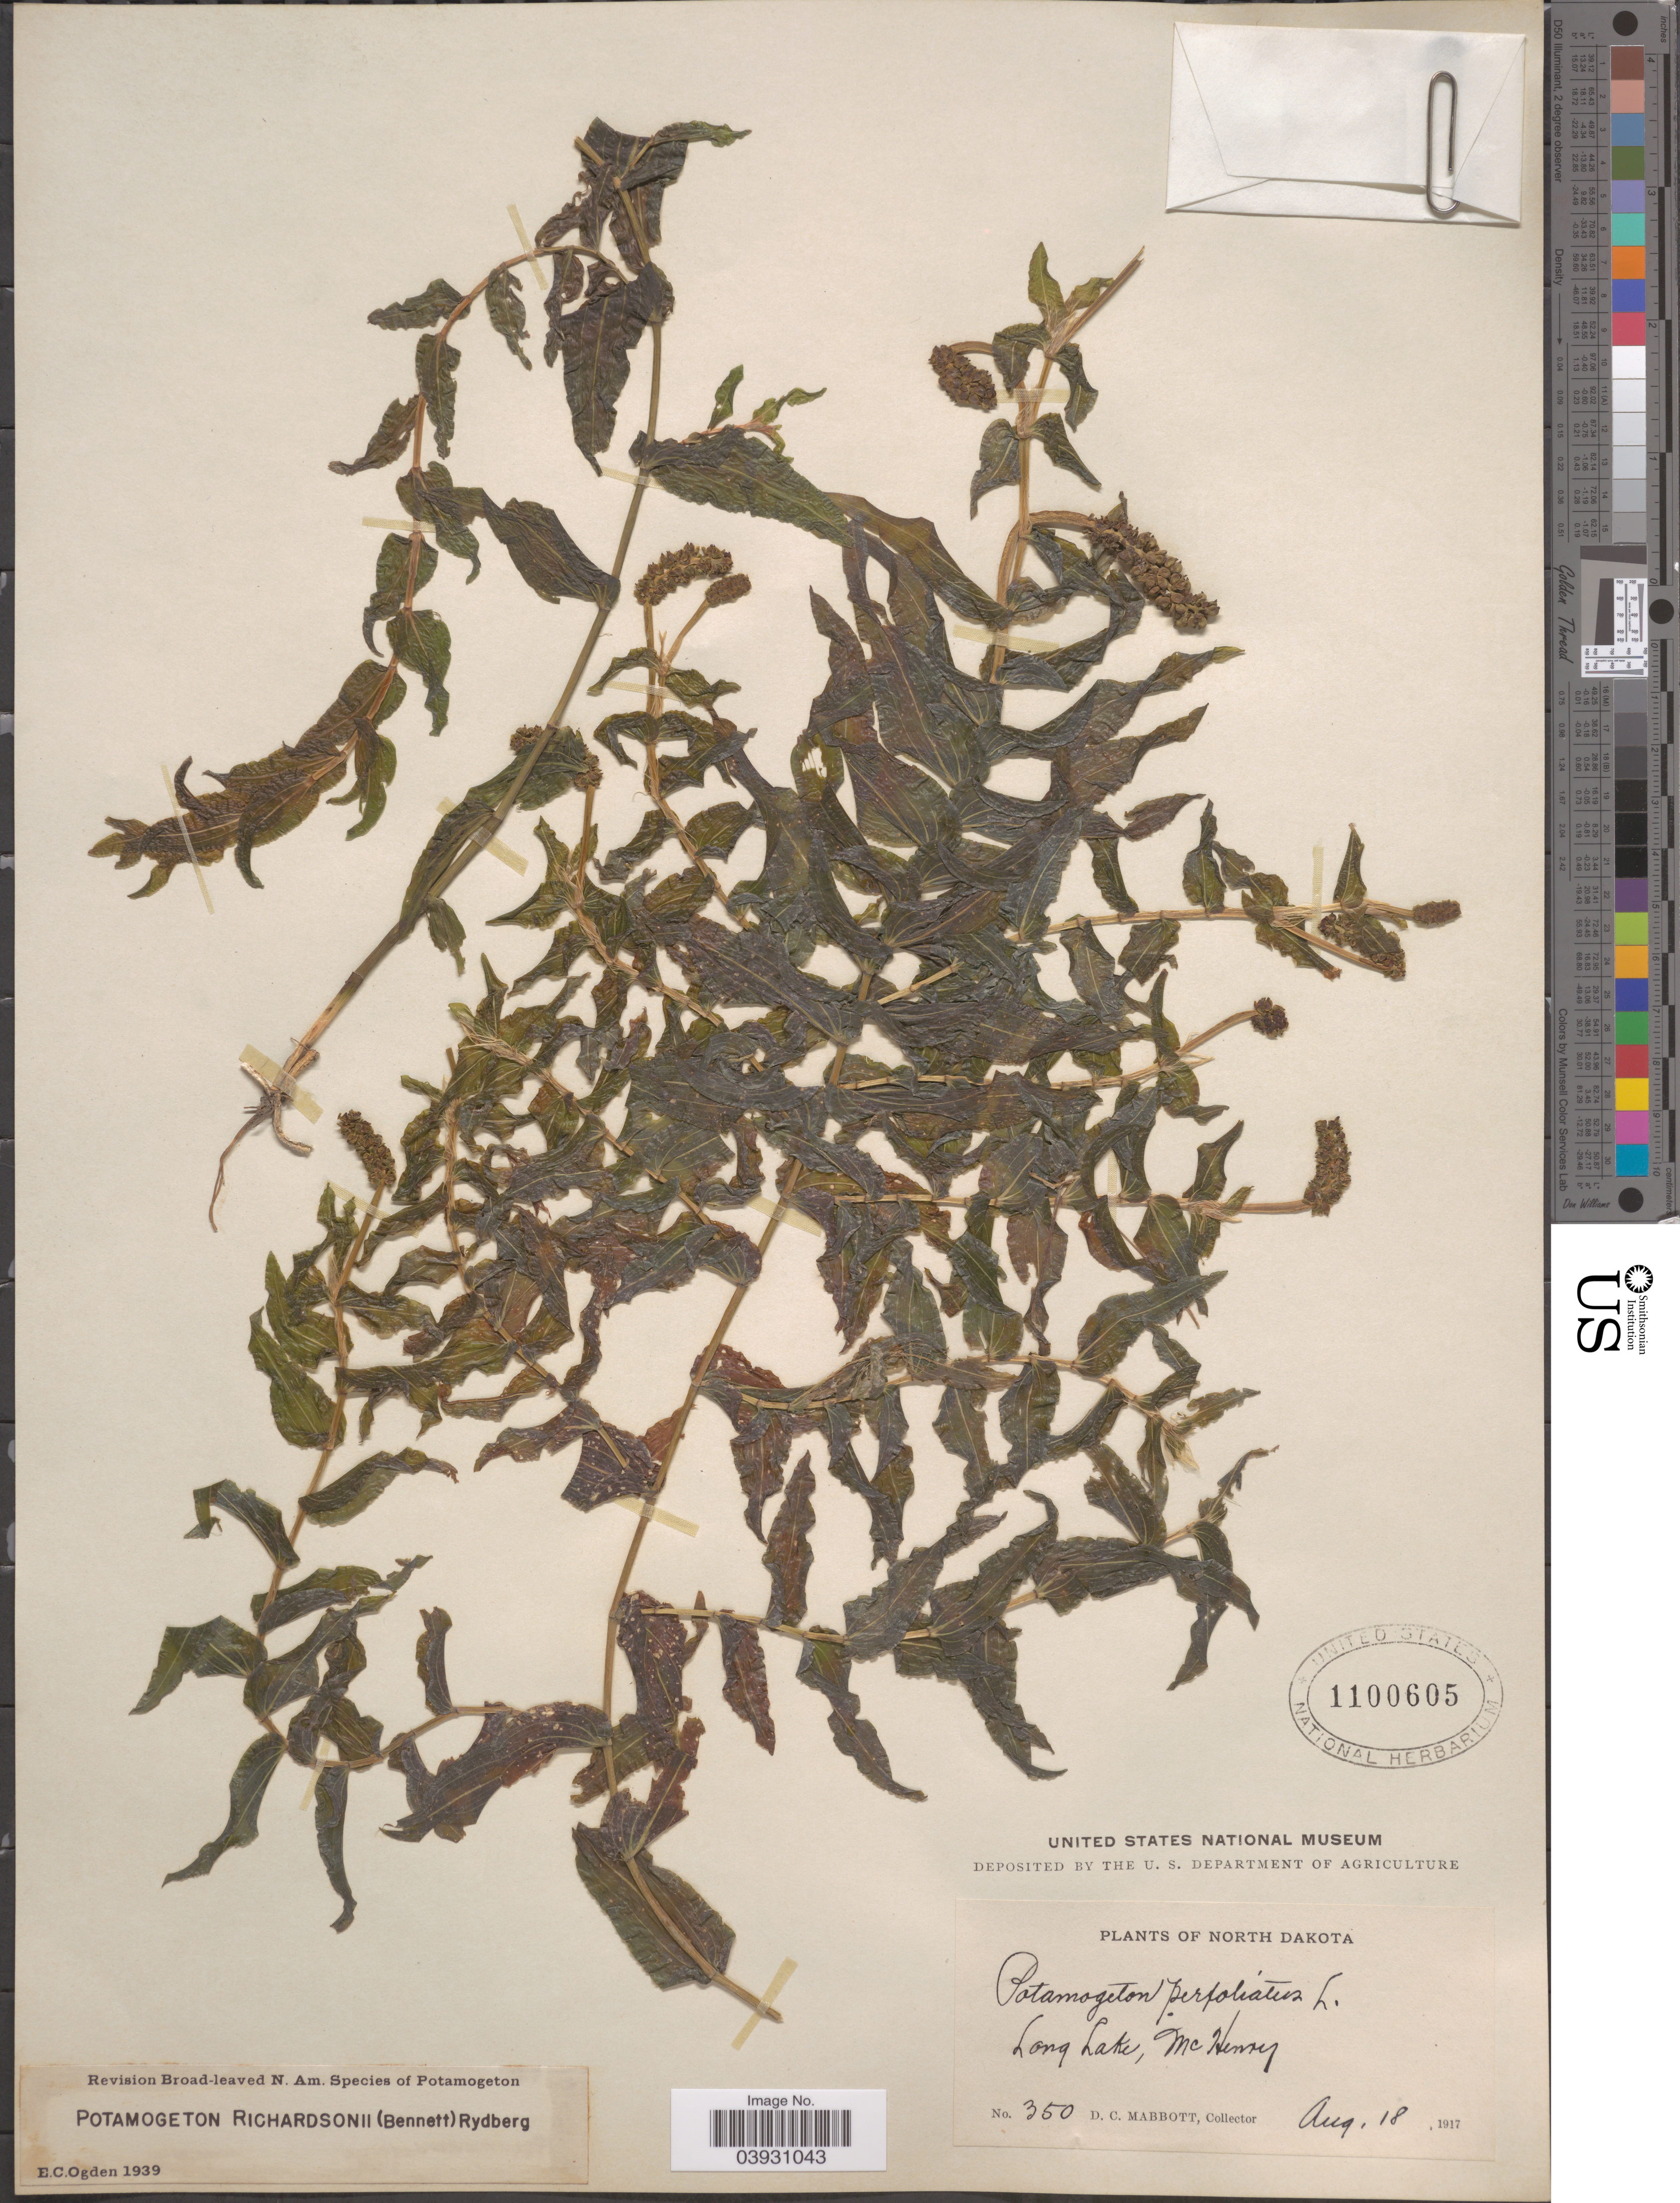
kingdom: Plantae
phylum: Tracheophyta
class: Liliopsida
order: Alismatales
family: Potamogetonaceae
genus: Potamogeton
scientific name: Potamogeton richardsonii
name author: (A.W. Benn.) Rydb.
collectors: D. Mabbott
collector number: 350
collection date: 1917-08-18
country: United States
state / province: North Dakota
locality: Long Lake, Mc Henry.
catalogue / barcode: US 1100605